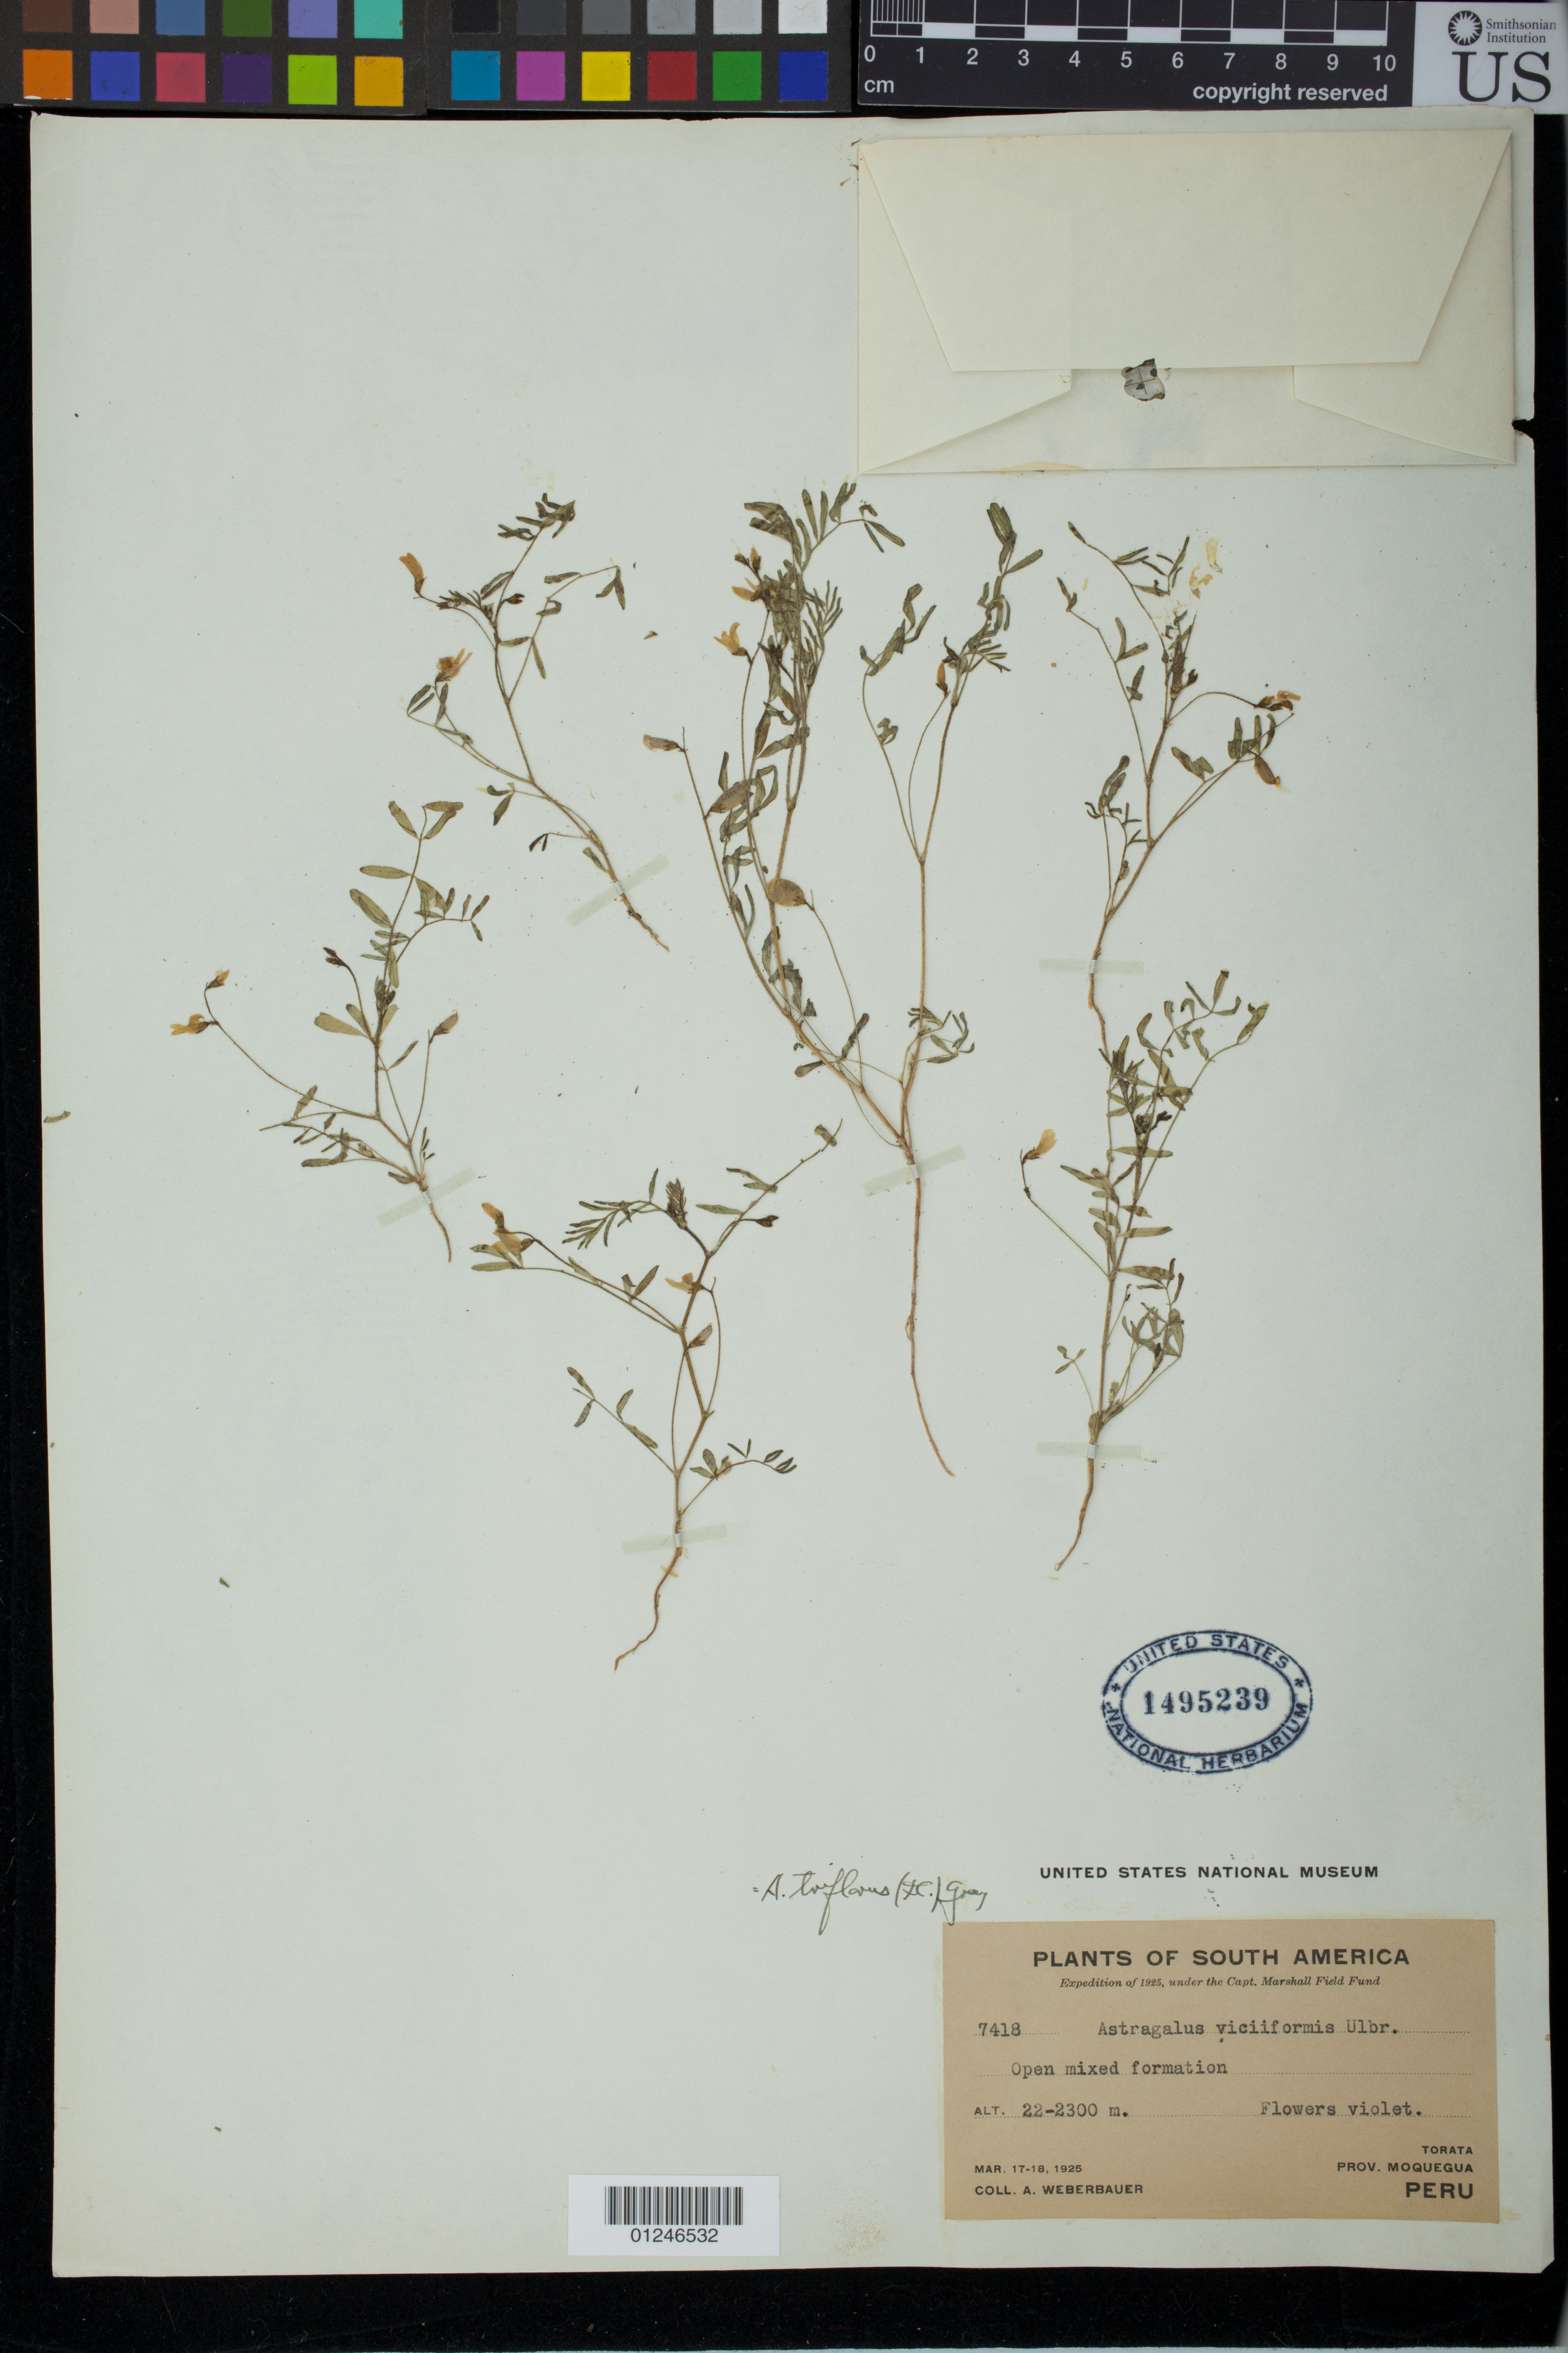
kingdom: Plantae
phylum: Tracheophyta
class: Magnoliopsida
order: Fabales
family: Fabaceae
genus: Astragalus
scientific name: Astragalus triflorus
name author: (DC.) A. Gray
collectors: A. Weberbauer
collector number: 7418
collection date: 1925-03-17/1925-03-18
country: Peru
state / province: Moquegua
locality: Torata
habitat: open mixed formation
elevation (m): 2200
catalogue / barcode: US 1495239